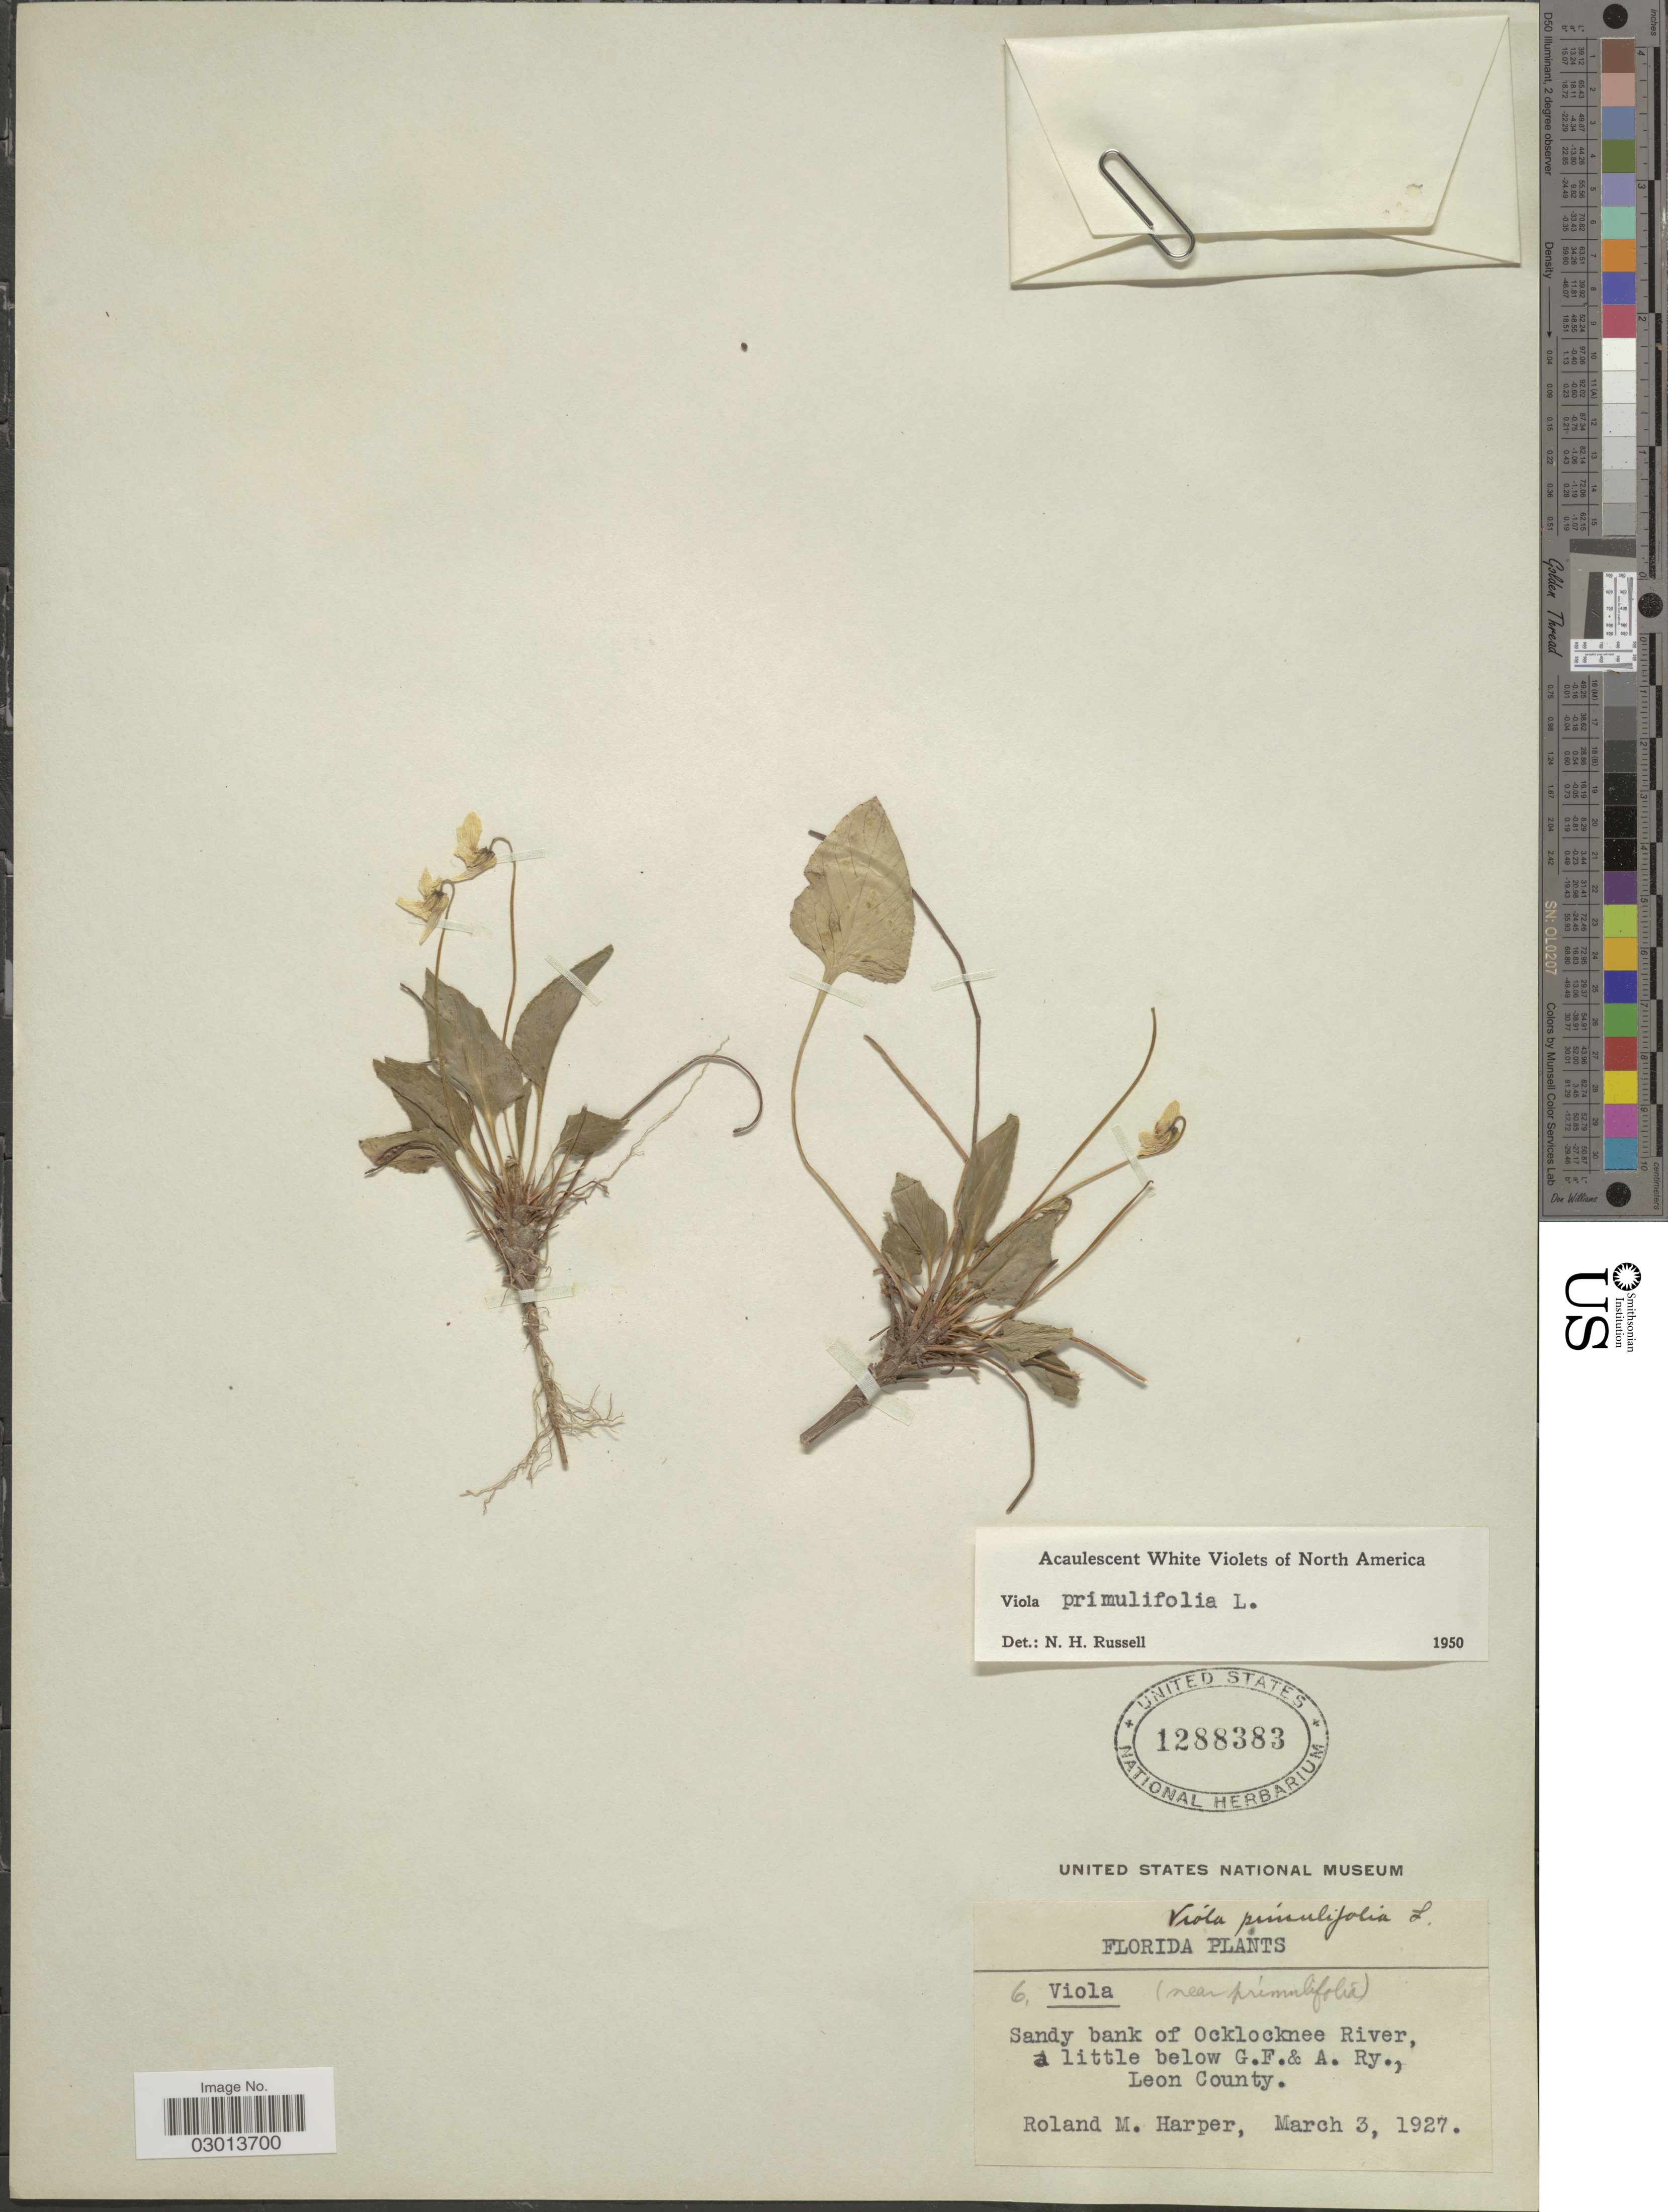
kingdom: Plantae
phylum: Tracheophyta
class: Magnoliopsida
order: Malpighiales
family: Violaceae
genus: Viola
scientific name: Viola primulifolia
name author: L.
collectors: R. M. Harper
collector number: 6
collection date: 1927-03-03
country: United States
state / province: Florida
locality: Sandy bank of Ocklocknee River, a little below G. F. & A. Ry., Leon County.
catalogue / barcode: US 1288383